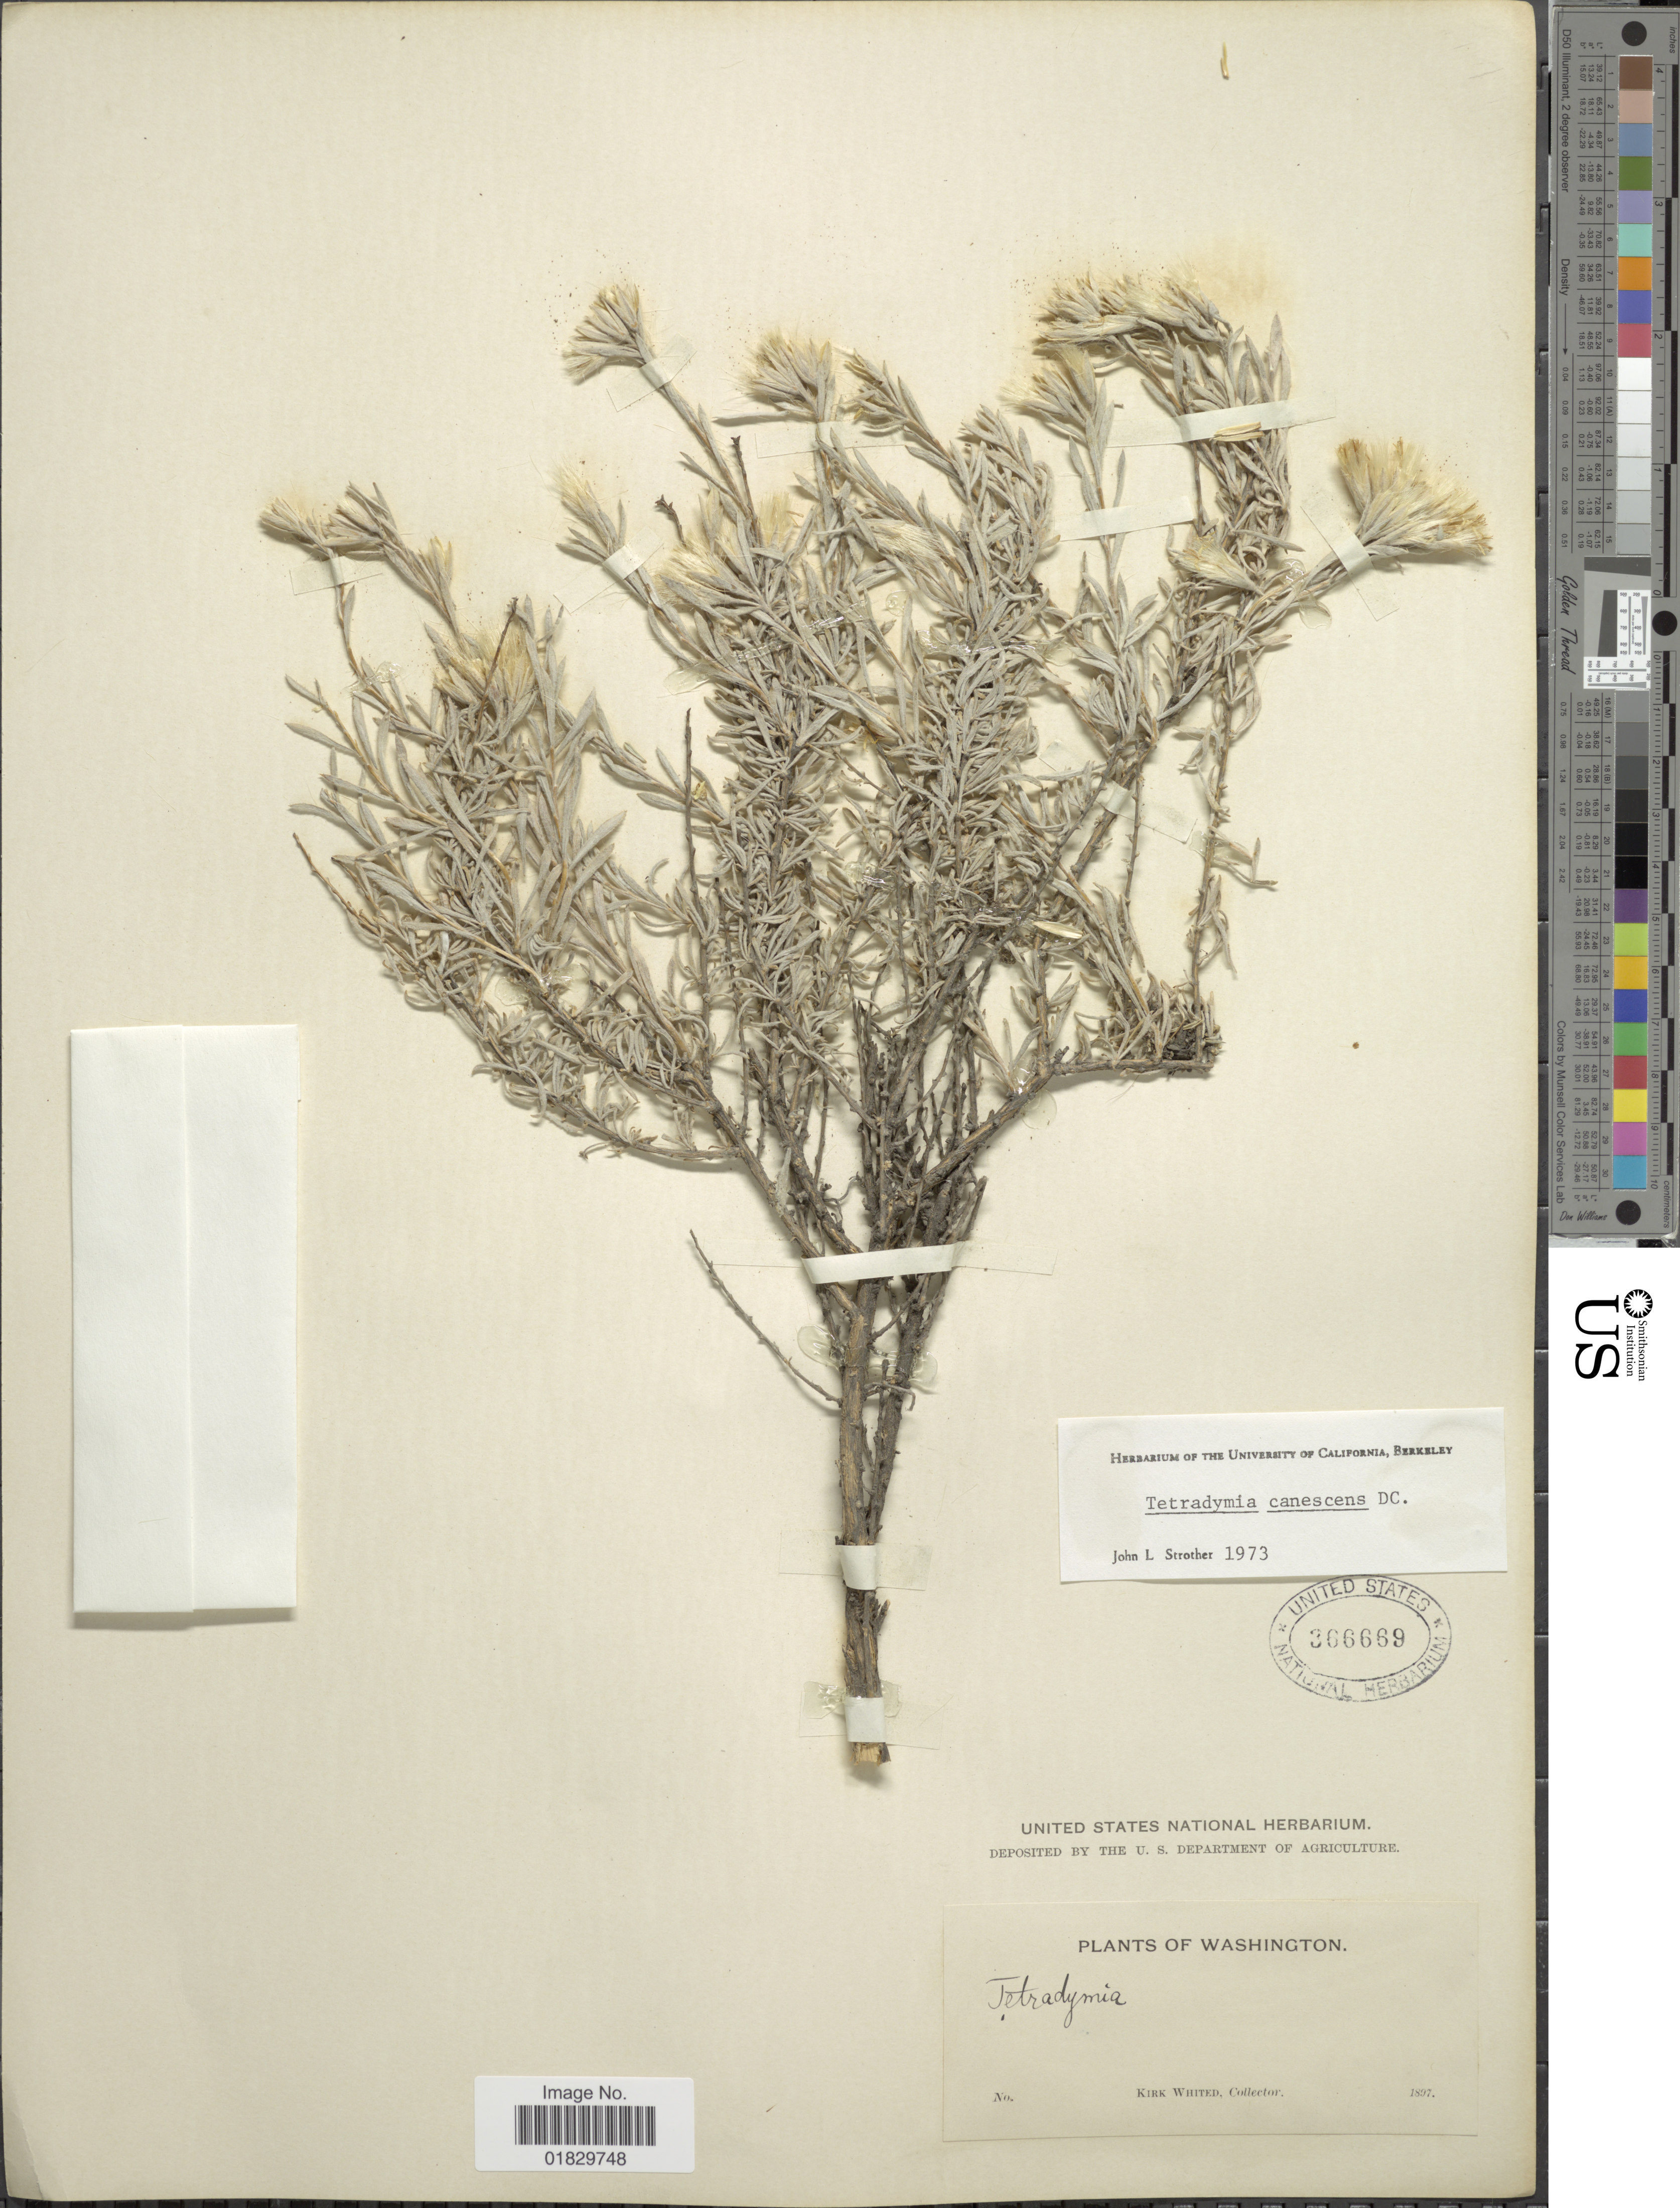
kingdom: Plantae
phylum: Tracheophyta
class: Magnoliopsida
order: Asterales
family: Asteraceae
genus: Tetradymia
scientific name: Tetradymia canescens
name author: DC.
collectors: K. Whited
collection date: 1897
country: United States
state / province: Washington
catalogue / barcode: US 366669